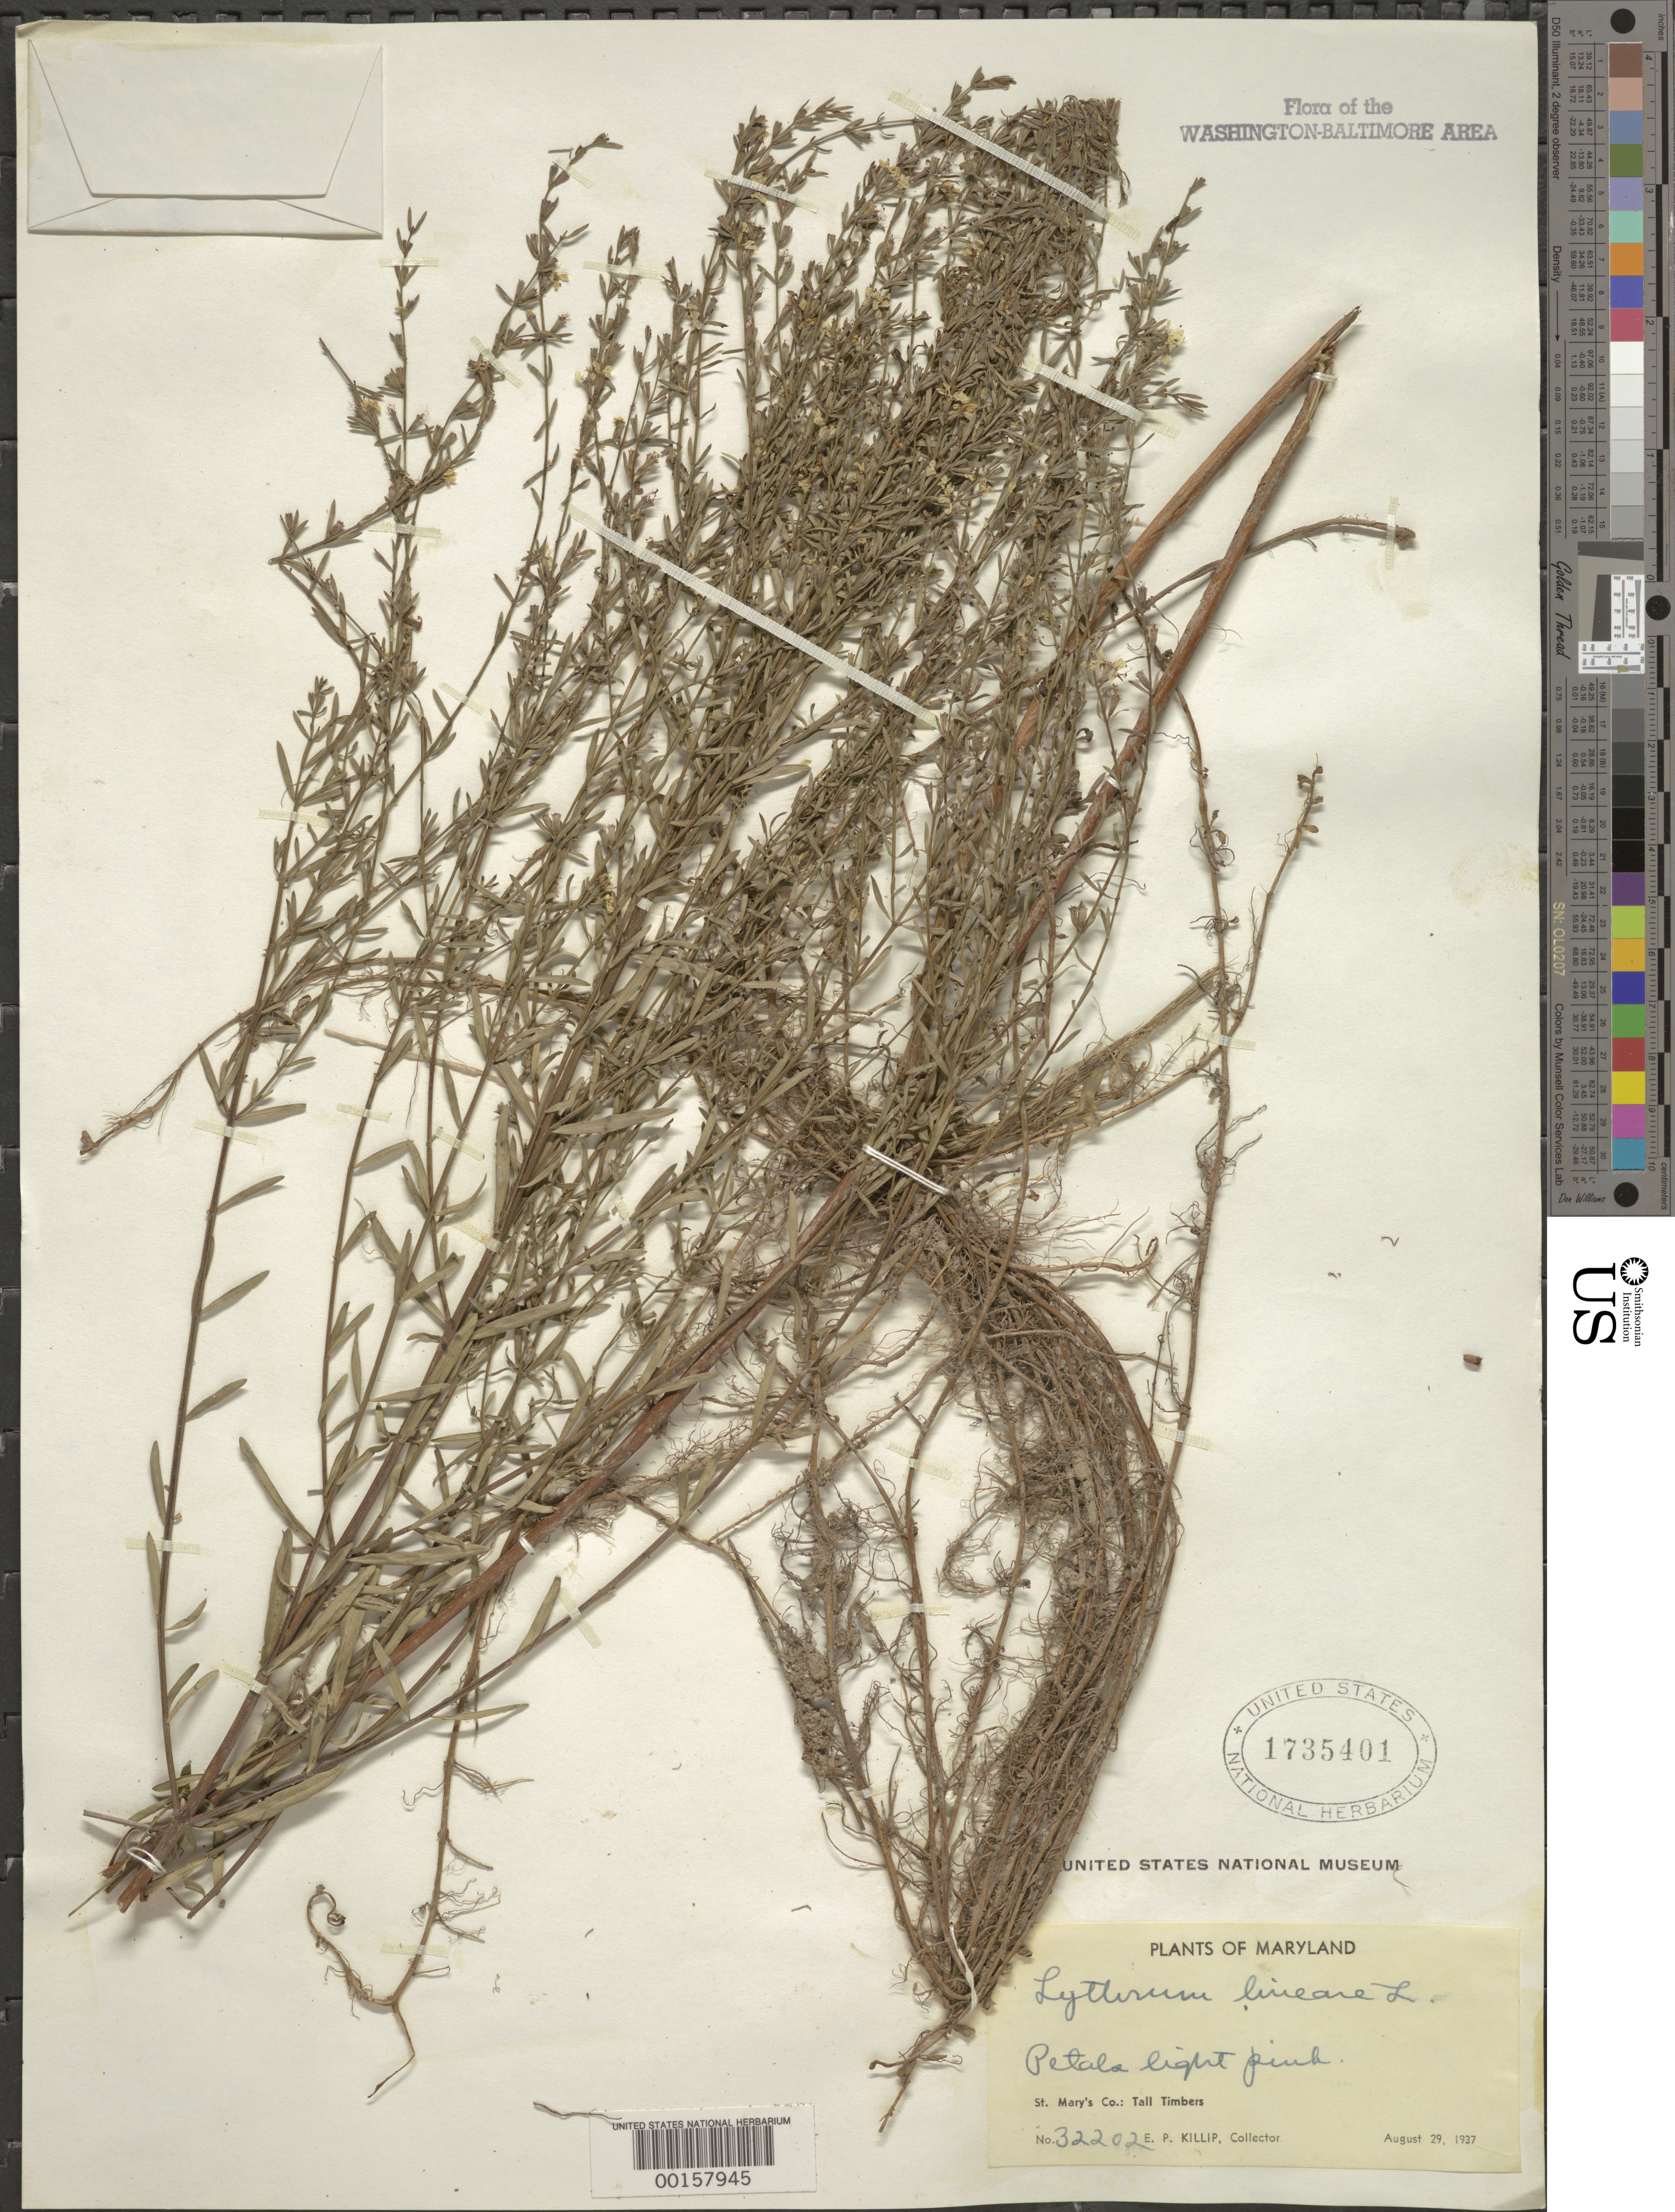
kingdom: Plantae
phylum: Tracheophyta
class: Magnoliopsida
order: Myrtales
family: Lythraceae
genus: Lythrum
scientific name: Lythrum lineare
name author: L.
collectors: E. P. Killip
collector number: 32202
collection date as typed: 29 Aug 1937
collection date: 1937-08-29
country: United States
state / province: Maryland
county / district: St. Mary's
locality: Tall Timbers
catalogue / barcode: US 1735401